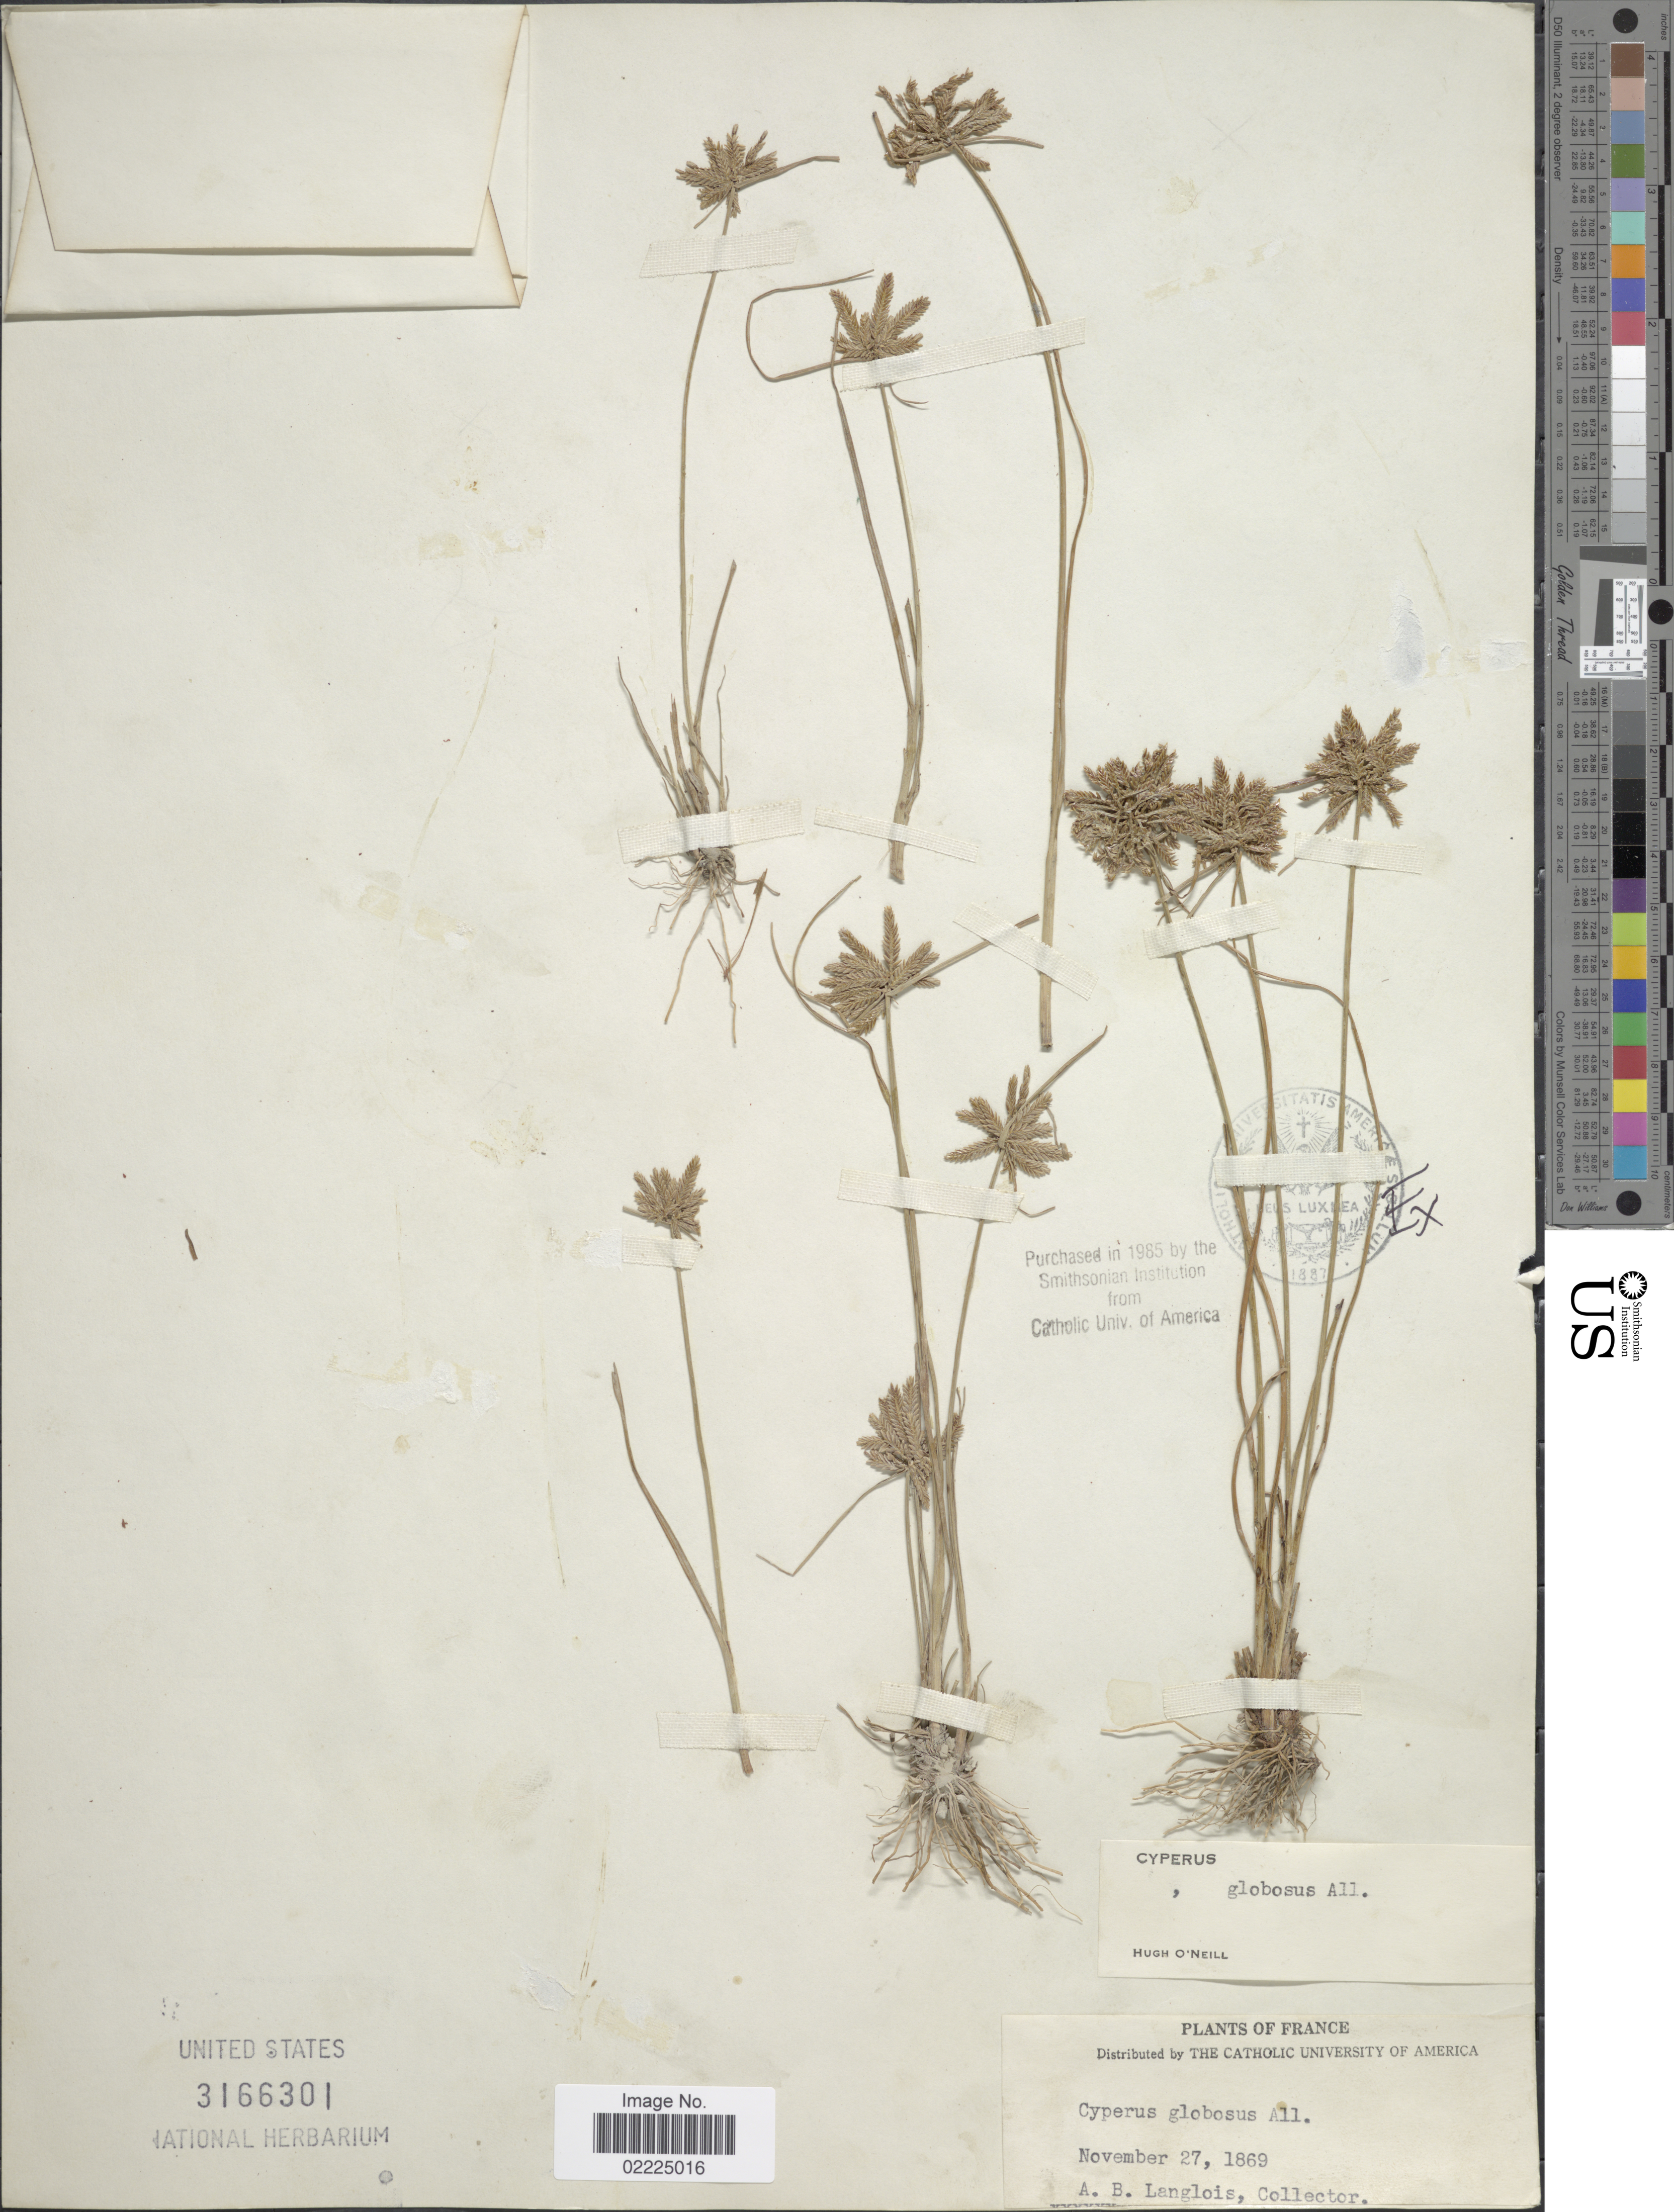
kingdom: Plantae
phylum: Tracheophyta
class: Liliopsida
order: Poales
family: Cyperaceae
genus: Cyperus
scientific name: Cyperus flavidus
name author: Retz.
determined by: Strong, Mark T., (BOT), Smithsonian Institution - National Museum of Natural History (UNITED STATES)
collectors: A. Langlois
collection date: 1869-11-27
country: France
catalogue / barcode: US 3166301